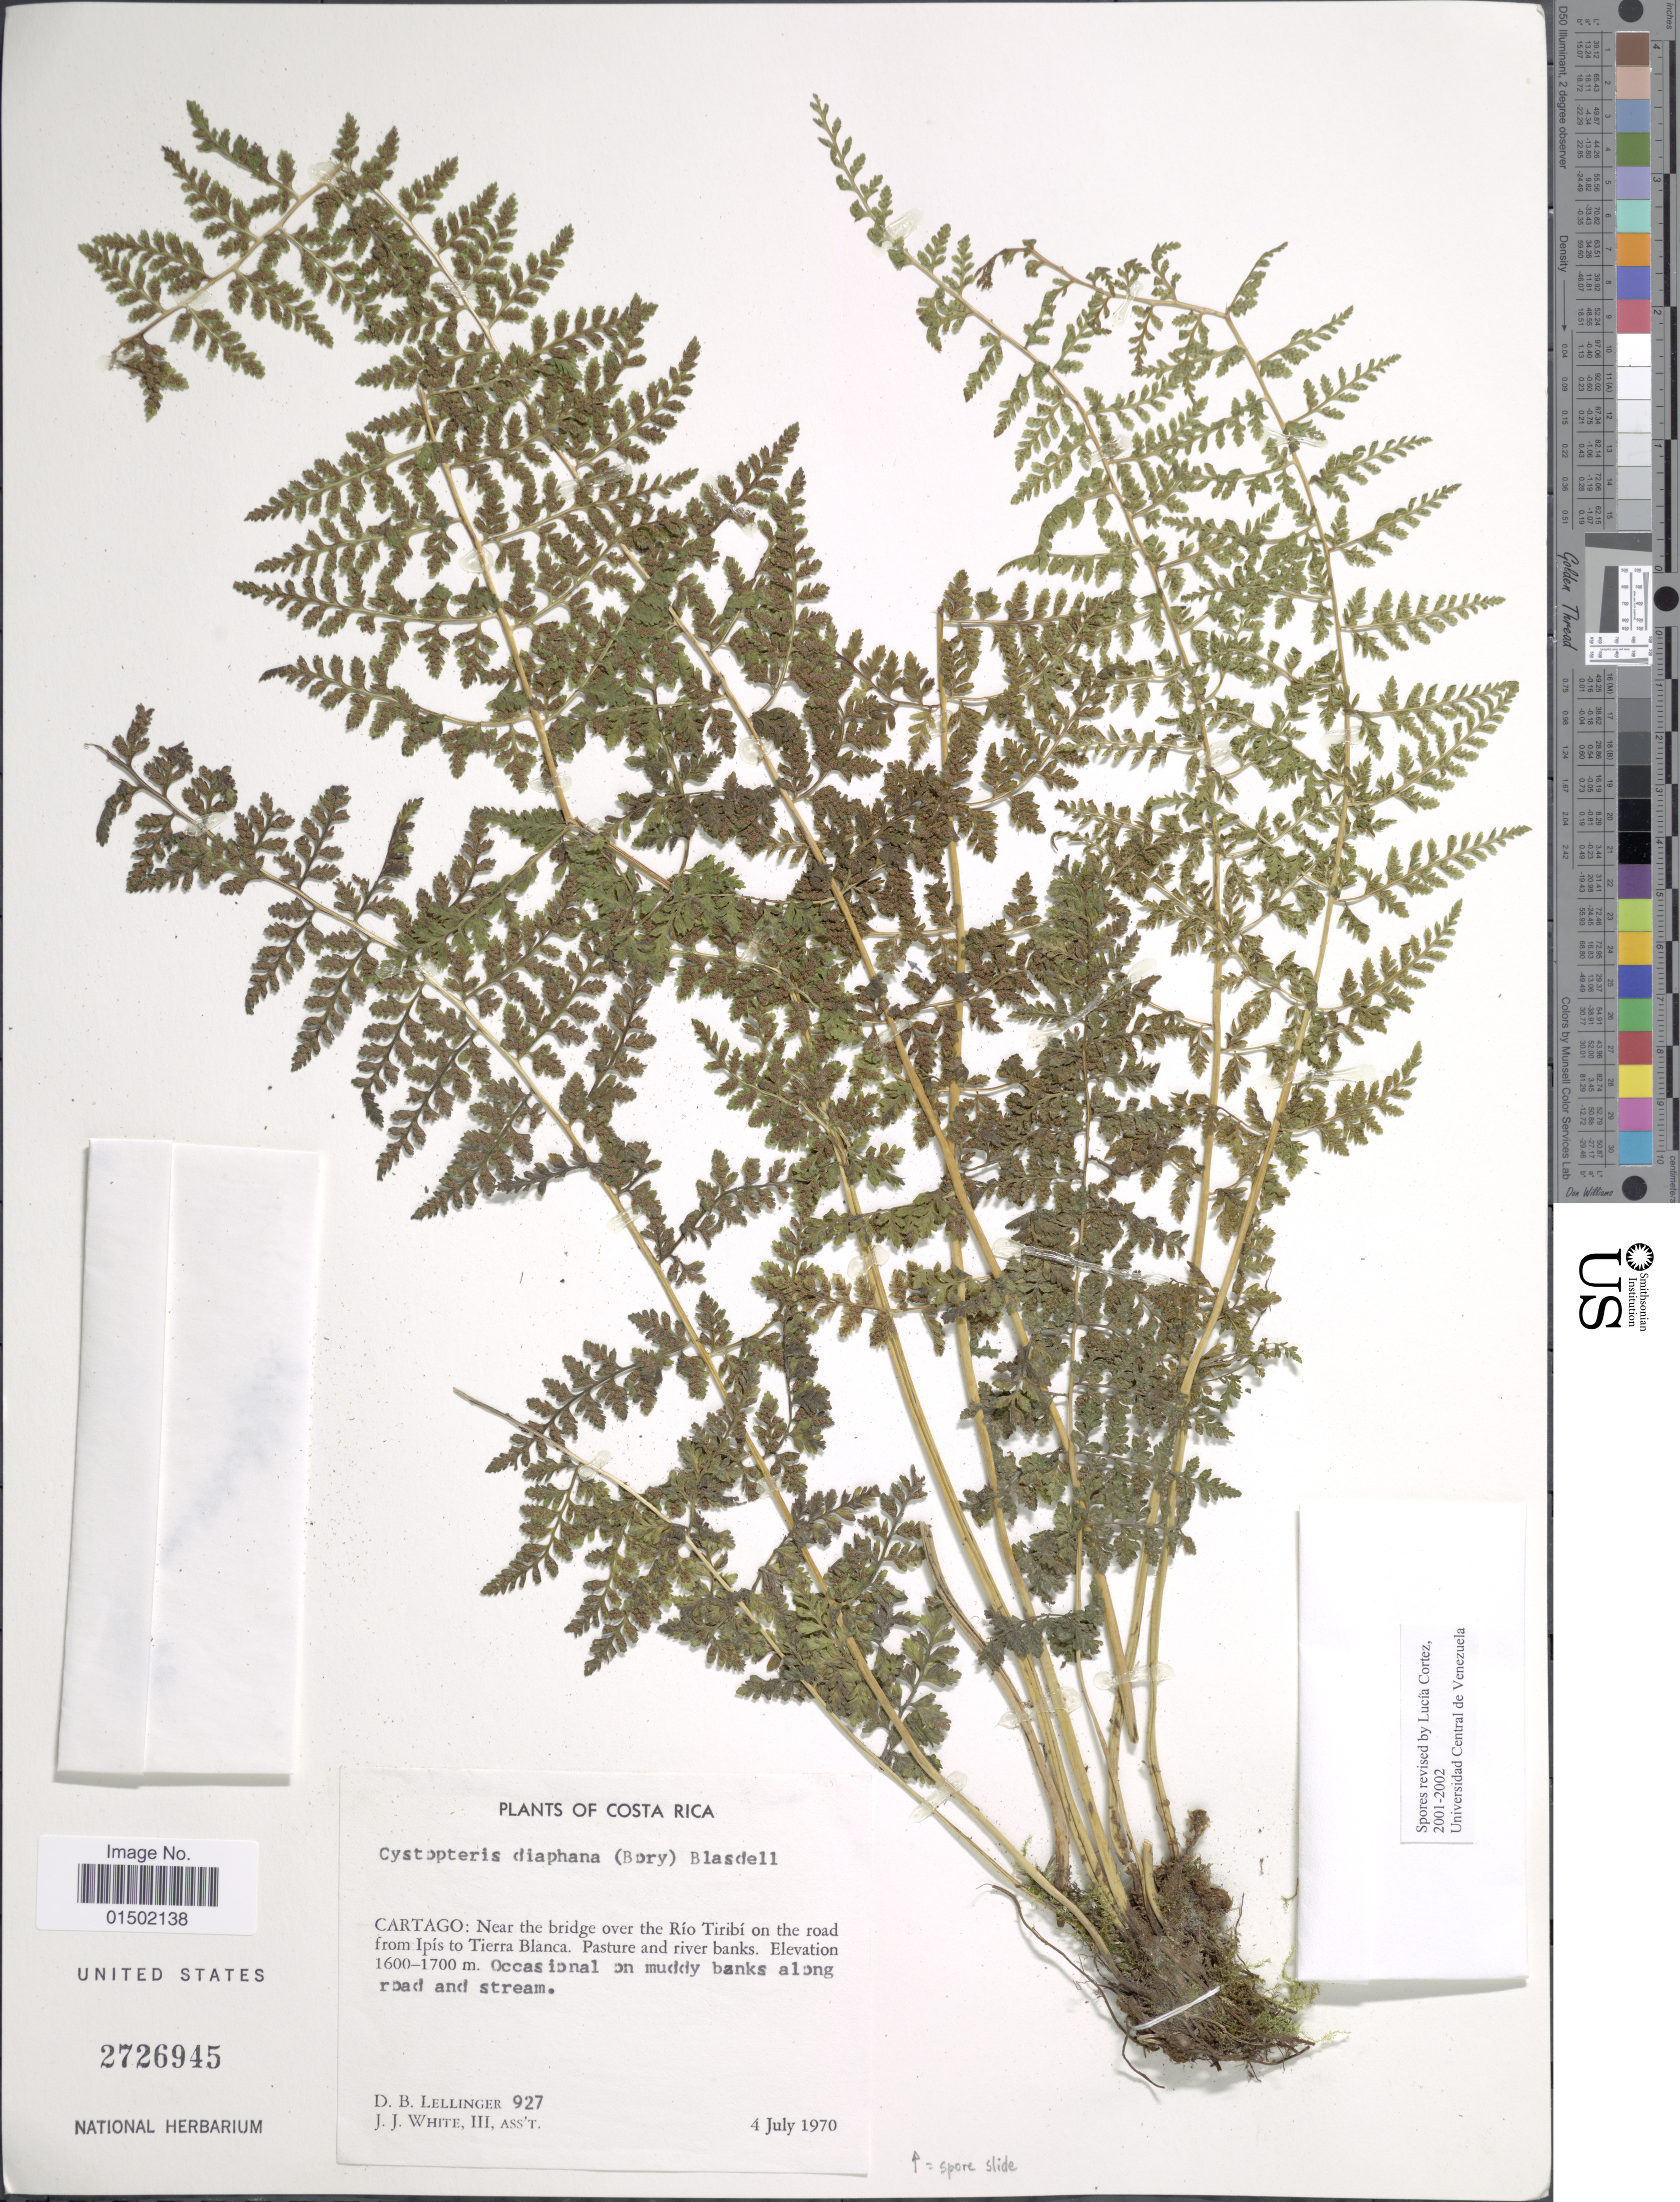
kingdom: Plantae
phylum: Tracheophyta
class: Polypodiopsida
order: Polypodiales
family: Cystopteridaceae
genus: Cystopteris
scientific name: Cystopteris diaphana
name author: (Bory) Blasdell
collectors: D. B. Lellinger & J. J. White III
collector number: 927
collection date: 1970-07-04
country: Costa Rica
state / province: Cartago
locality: Near the bridge over the Rio Tiribi on the road from Ipis to Tierra Blanca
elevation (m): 1600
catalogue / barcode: US 2726945